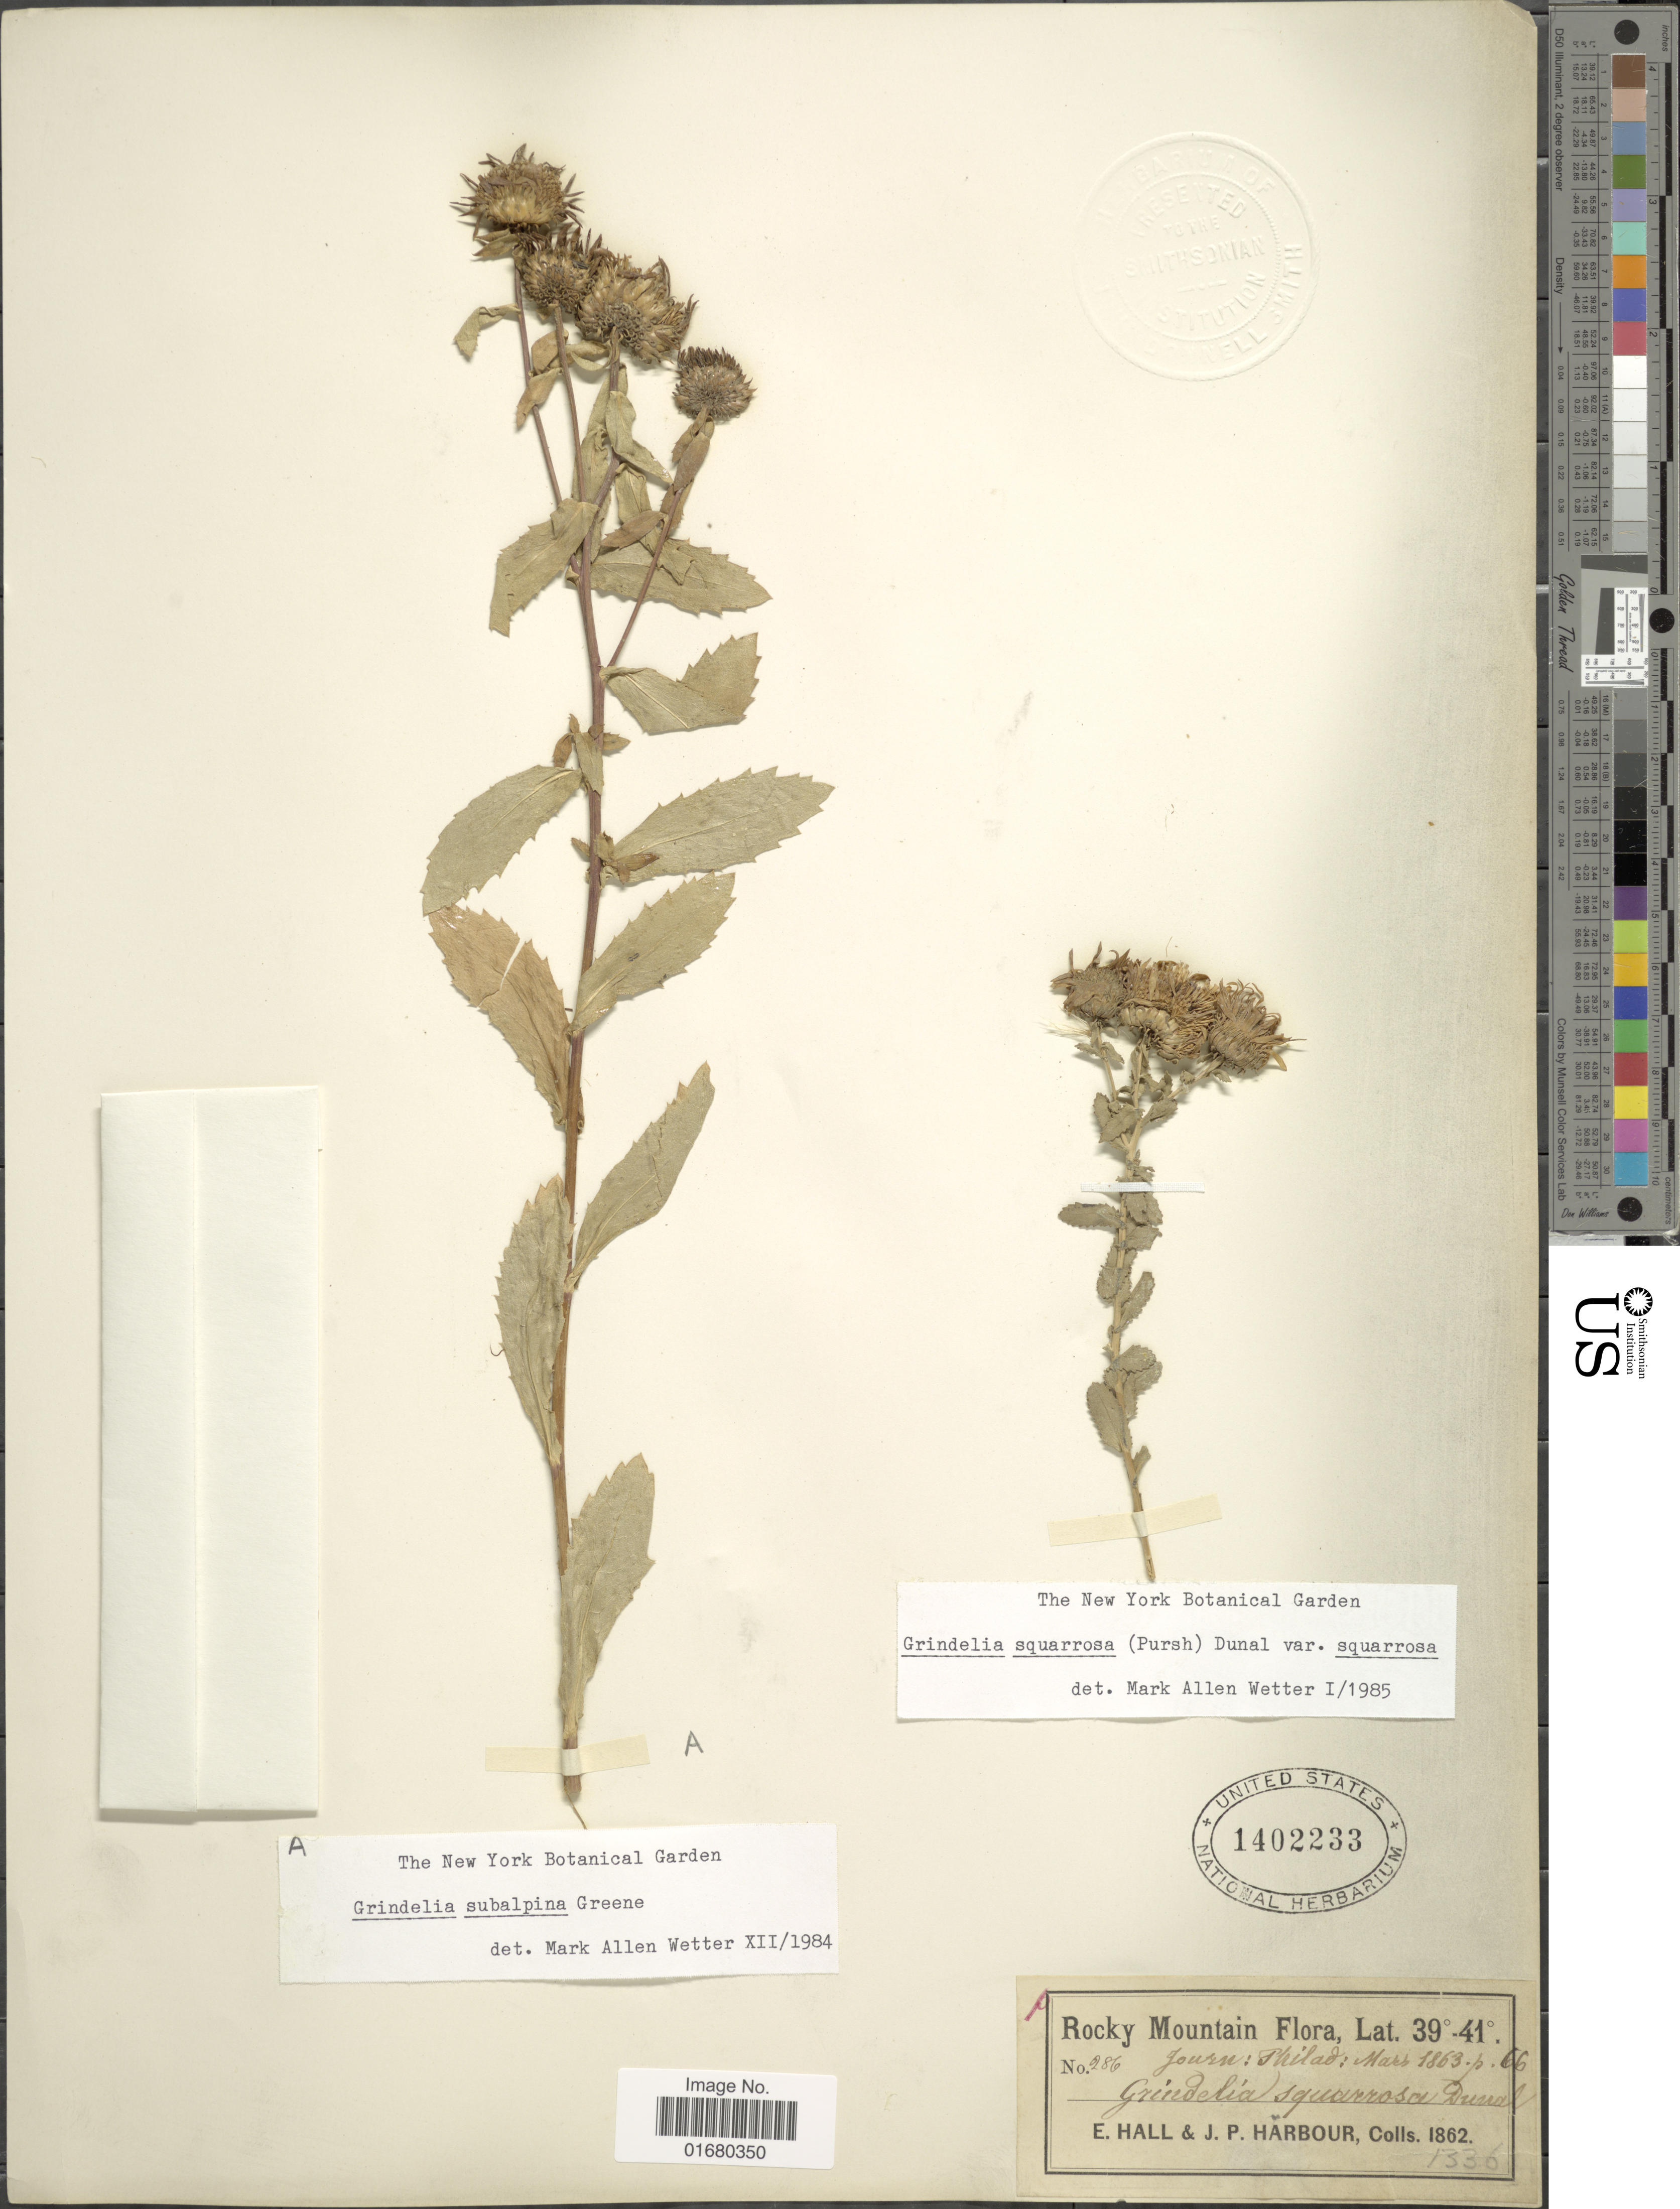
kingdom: Plantae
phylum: Tracheophyta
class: Magnoliopsida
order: Asterales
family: Asteraceae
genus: Grindelia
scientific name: Grindelia subalpina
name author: S.W. Greene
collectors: E. Hall & J. Harbour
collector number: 286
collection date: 1862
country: United States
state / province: Colorado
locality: Rocky Mtns.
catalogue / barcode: US 1402233